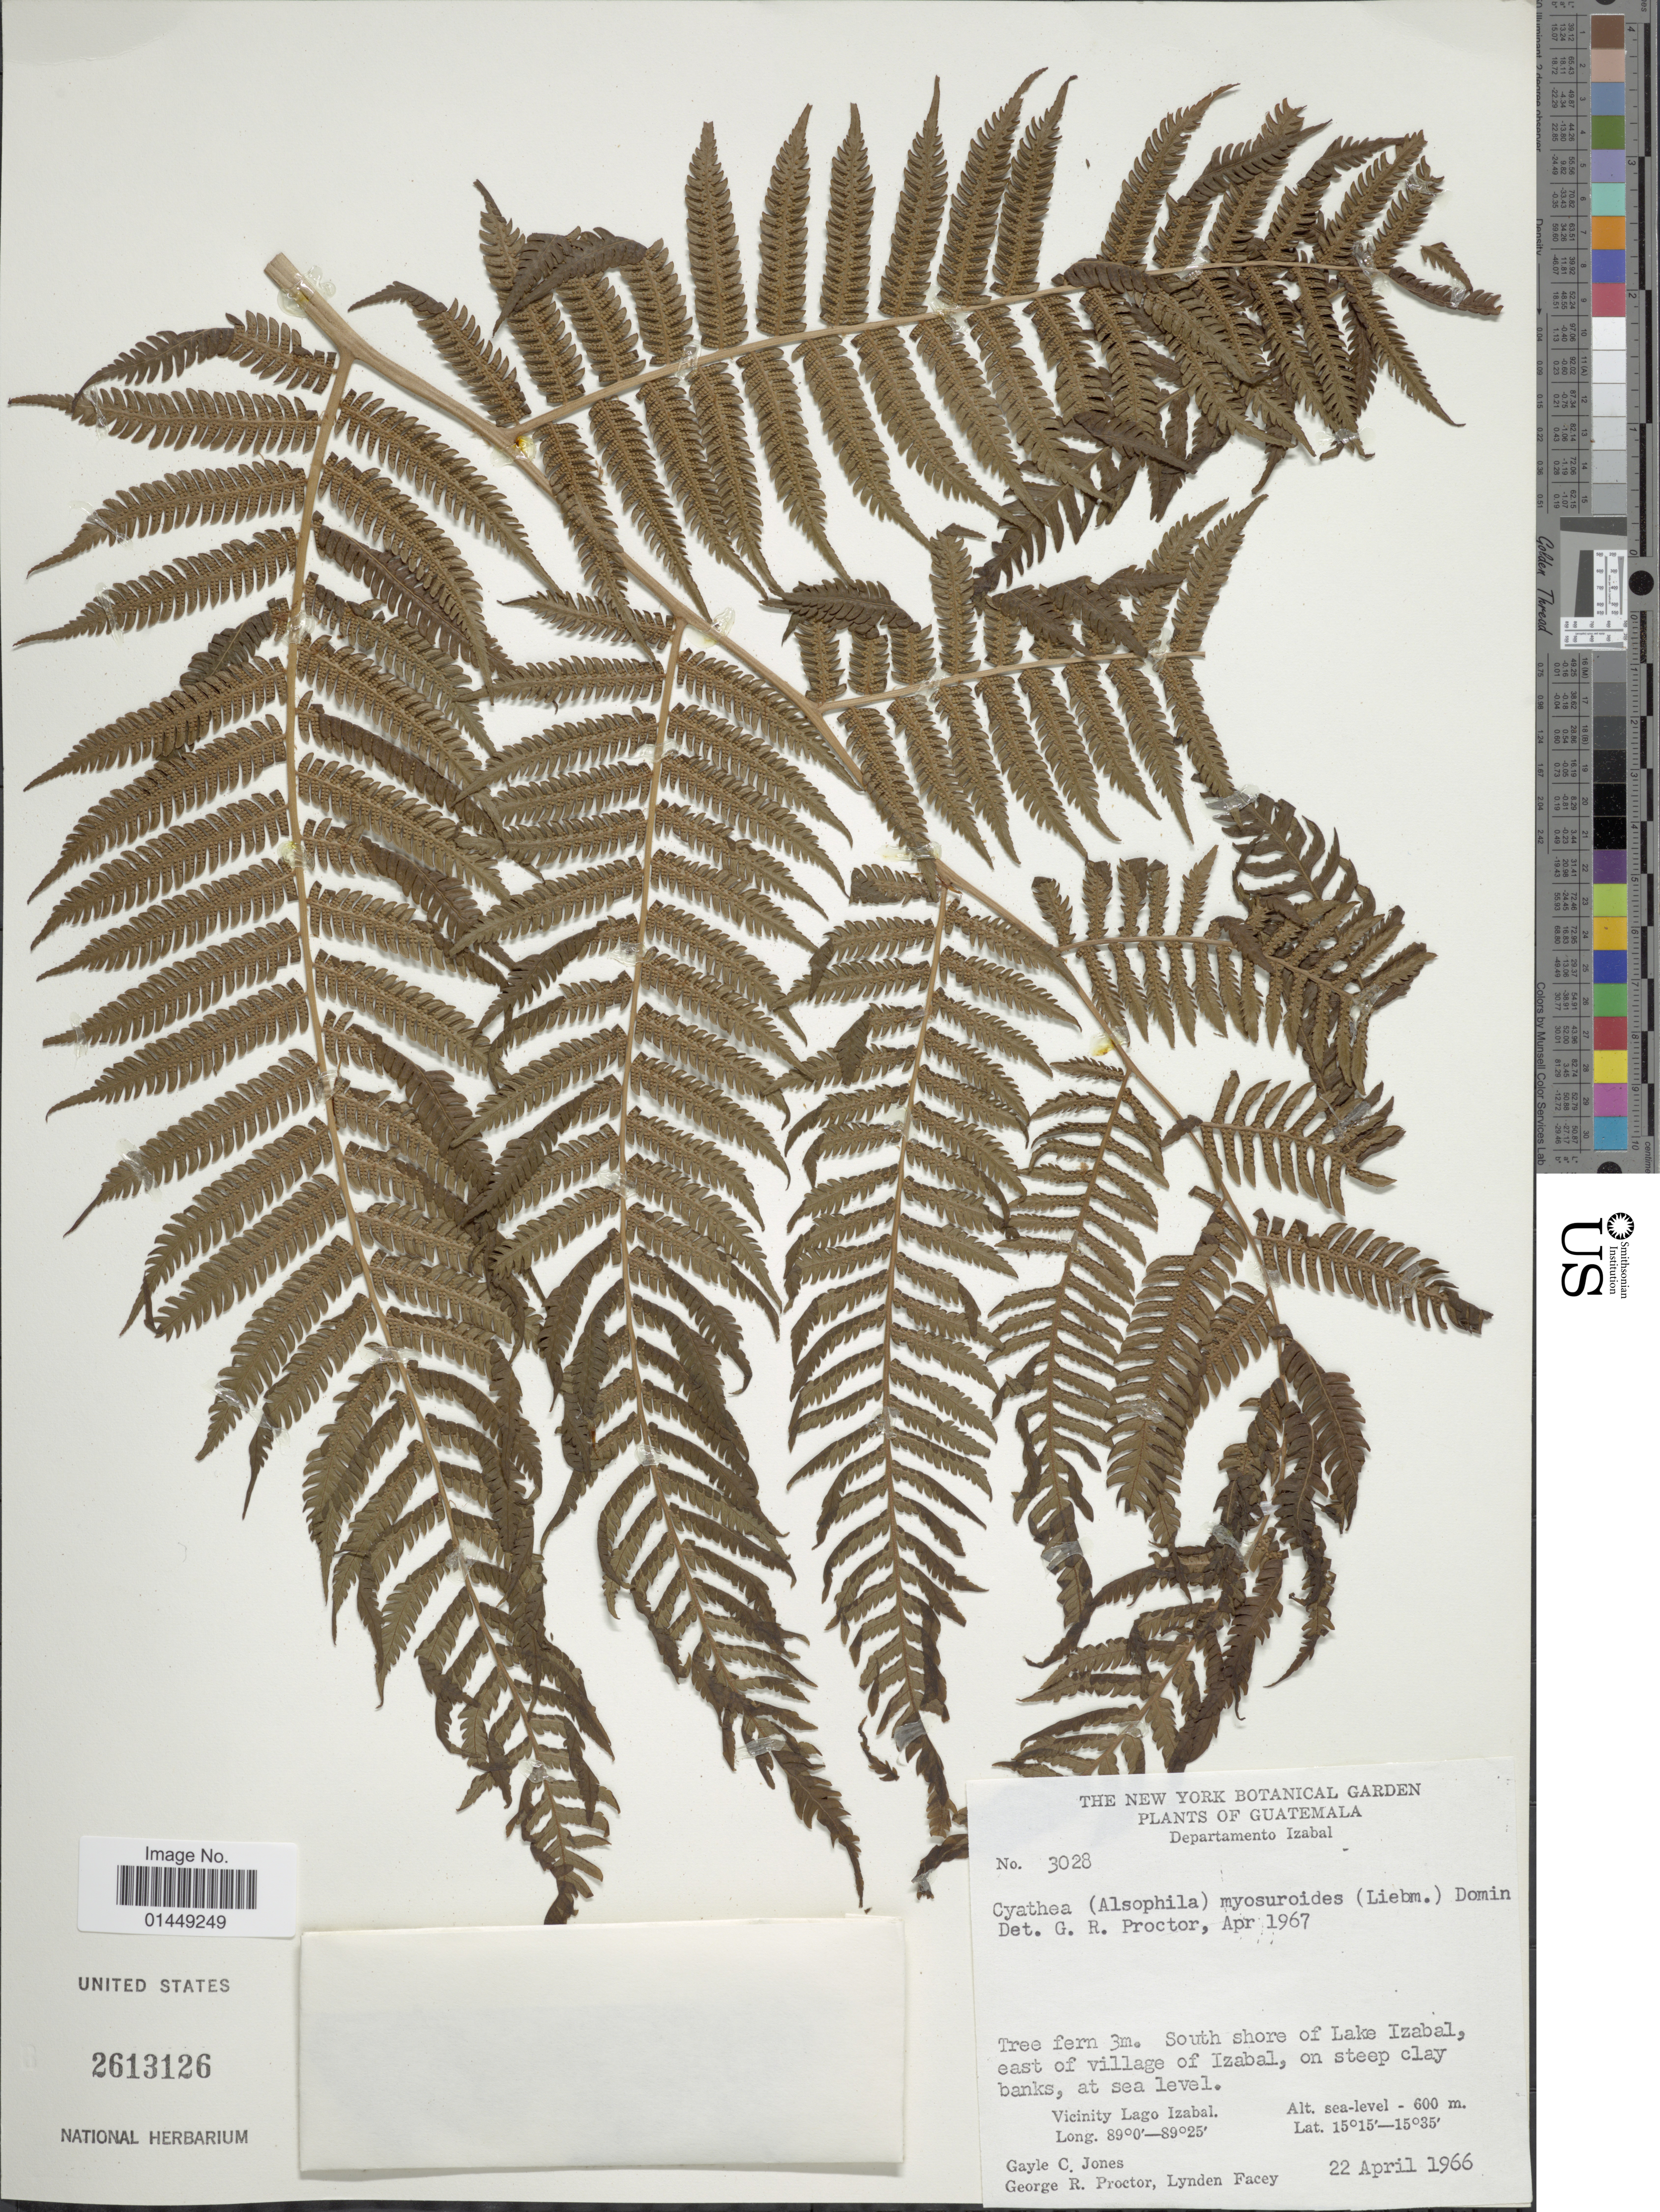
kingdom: Plantae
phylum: Tracheophyta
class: Polypodiopsida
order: Cyatheales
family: Cyatheaceae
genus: Cyathea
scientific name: Cyathea myosuriodes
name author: (Liebm.) Domin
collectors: G. C. Jones, G. R. Proctor & L. Facey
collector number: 3028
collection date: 1966-04-22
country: Guatemala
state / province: Izabal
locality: Departamento Izabal. South shore of Lake Izabal, east of village of Izabal, on steep clay banks, at sea level. Vicinity Lago Izabal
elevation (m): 600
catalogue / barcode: US 2613126